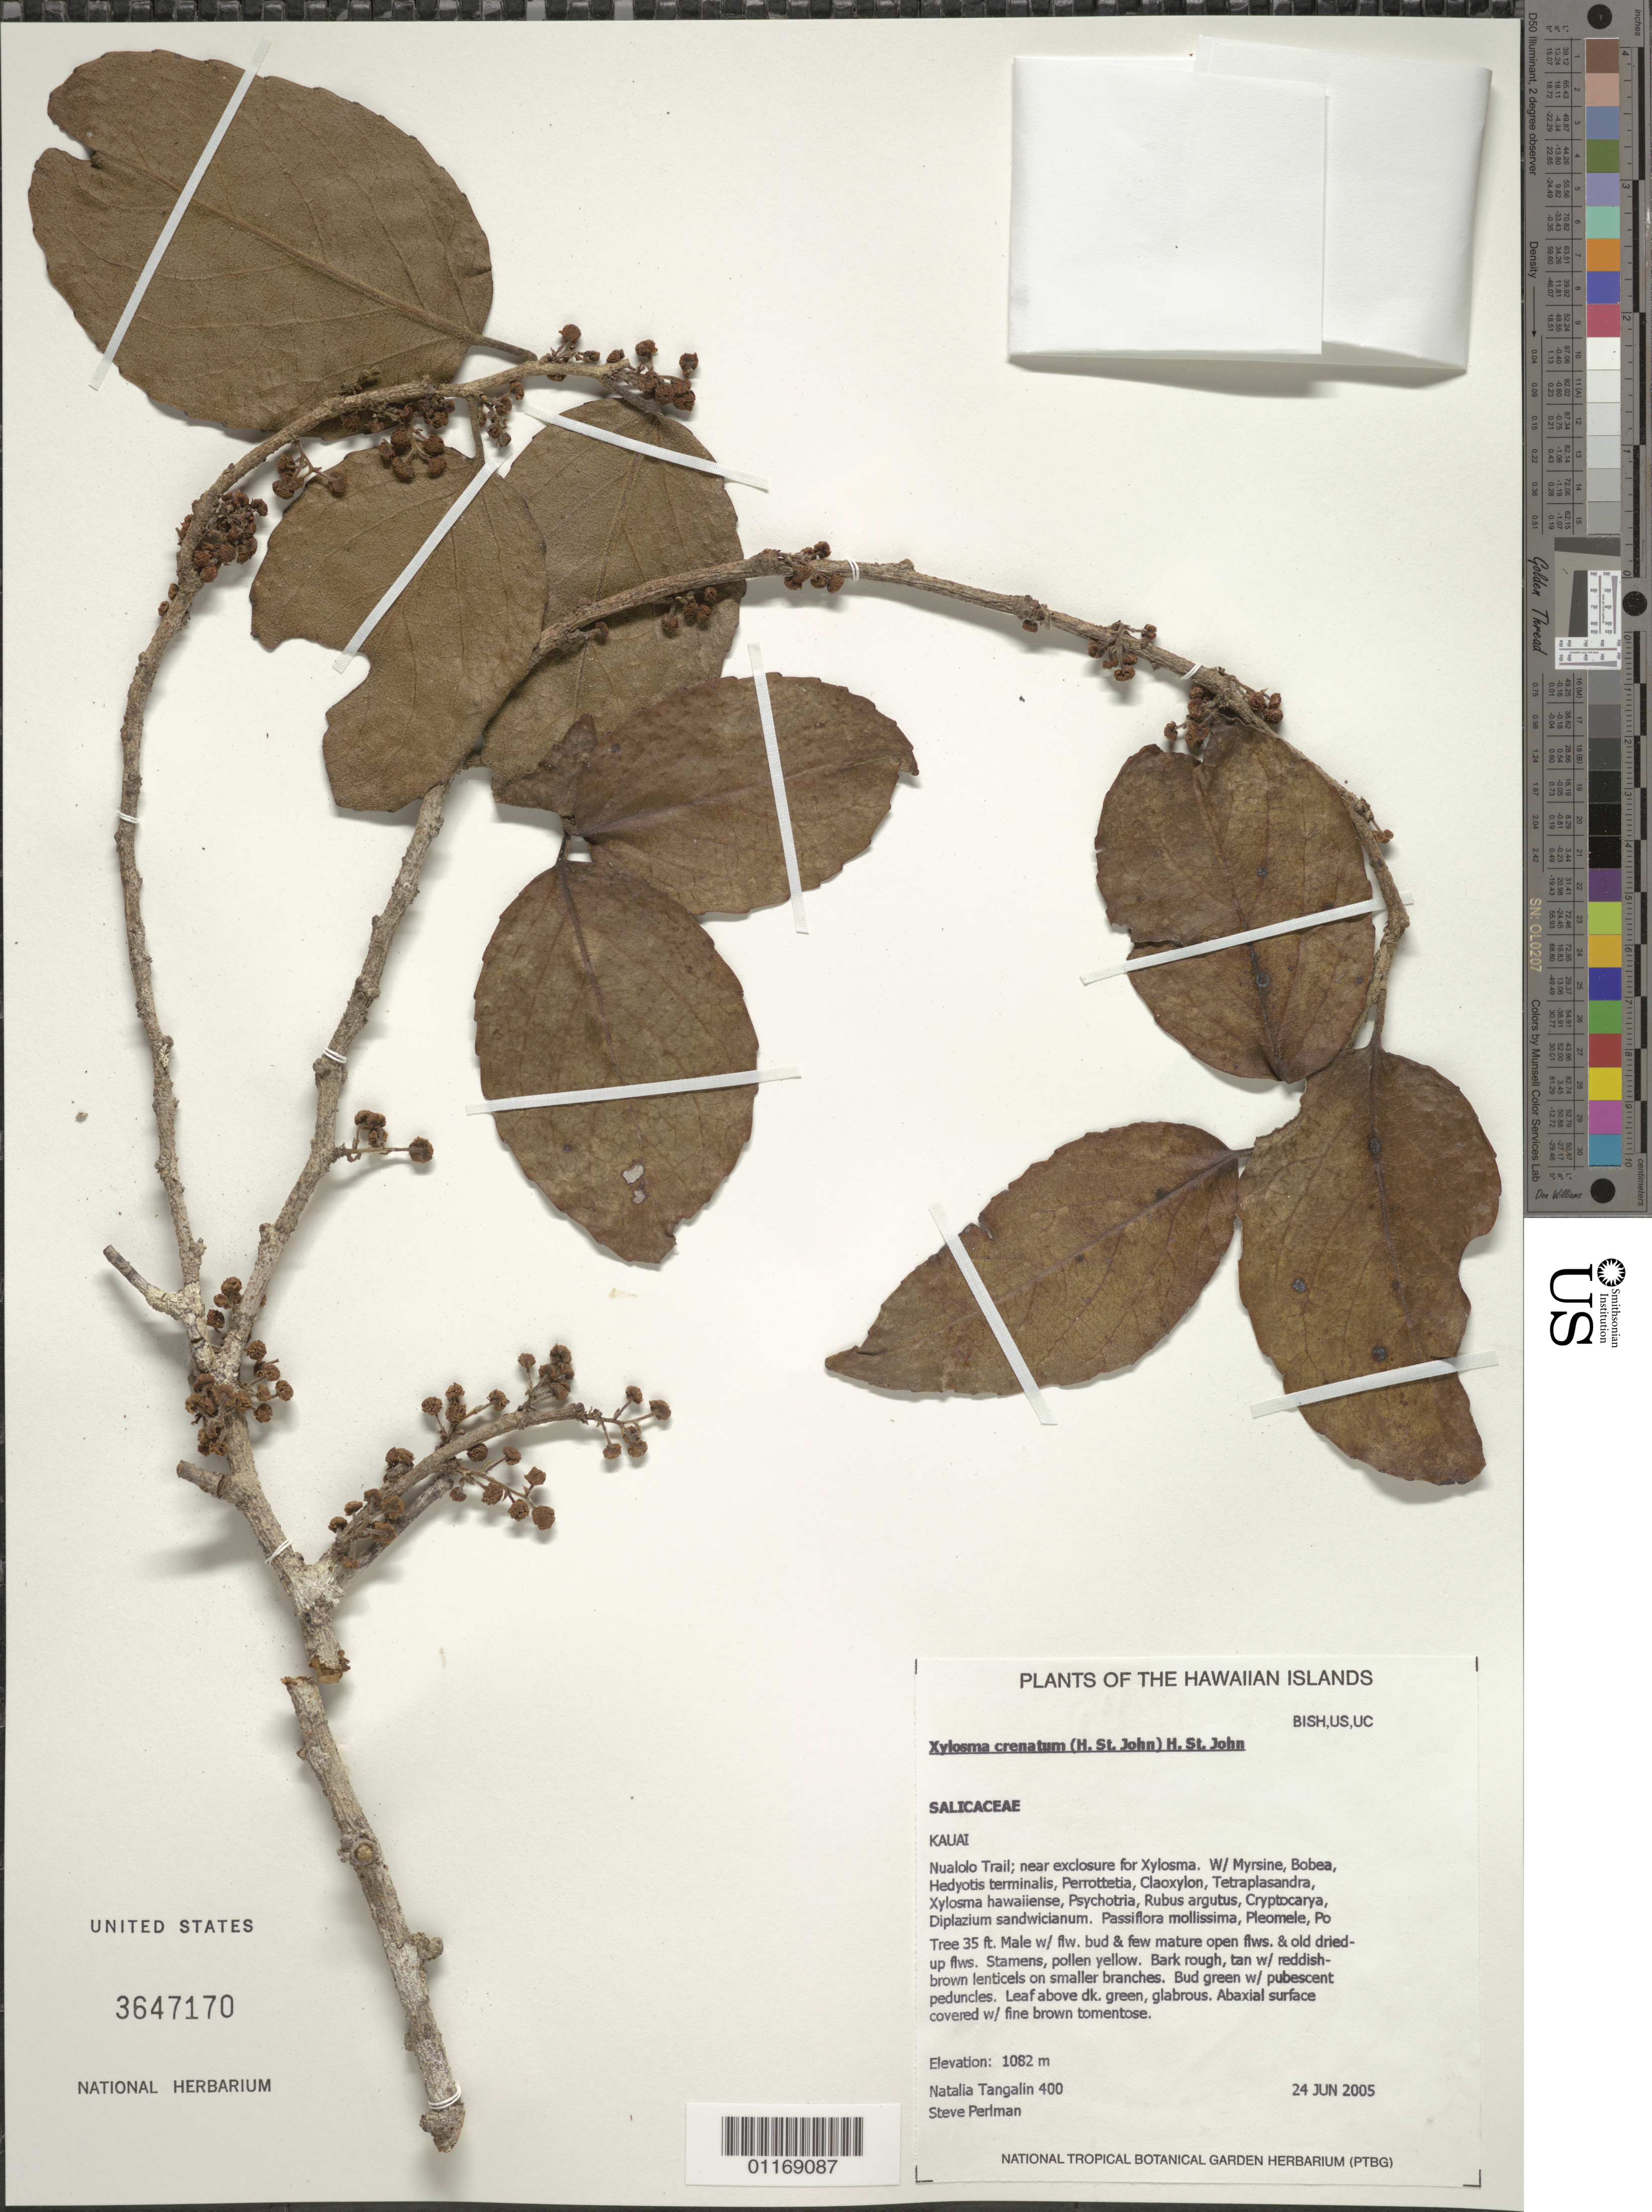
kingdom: Plantae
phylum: Tracheophyta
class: Magnoliopsida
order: Malpighiales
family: Salicaceae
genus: Xylosma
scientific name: Xylosma crenata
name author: (H. St. John) H. St. John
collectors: N. Tangalin & S. P. Perlman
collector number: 400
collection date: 2005-06-24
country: United States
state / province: Hawaii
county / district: Kaui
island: Kaua'i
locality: Nualolo Trail, near exclosure for Xylosma.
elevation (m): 1082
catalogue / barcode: US 3647170